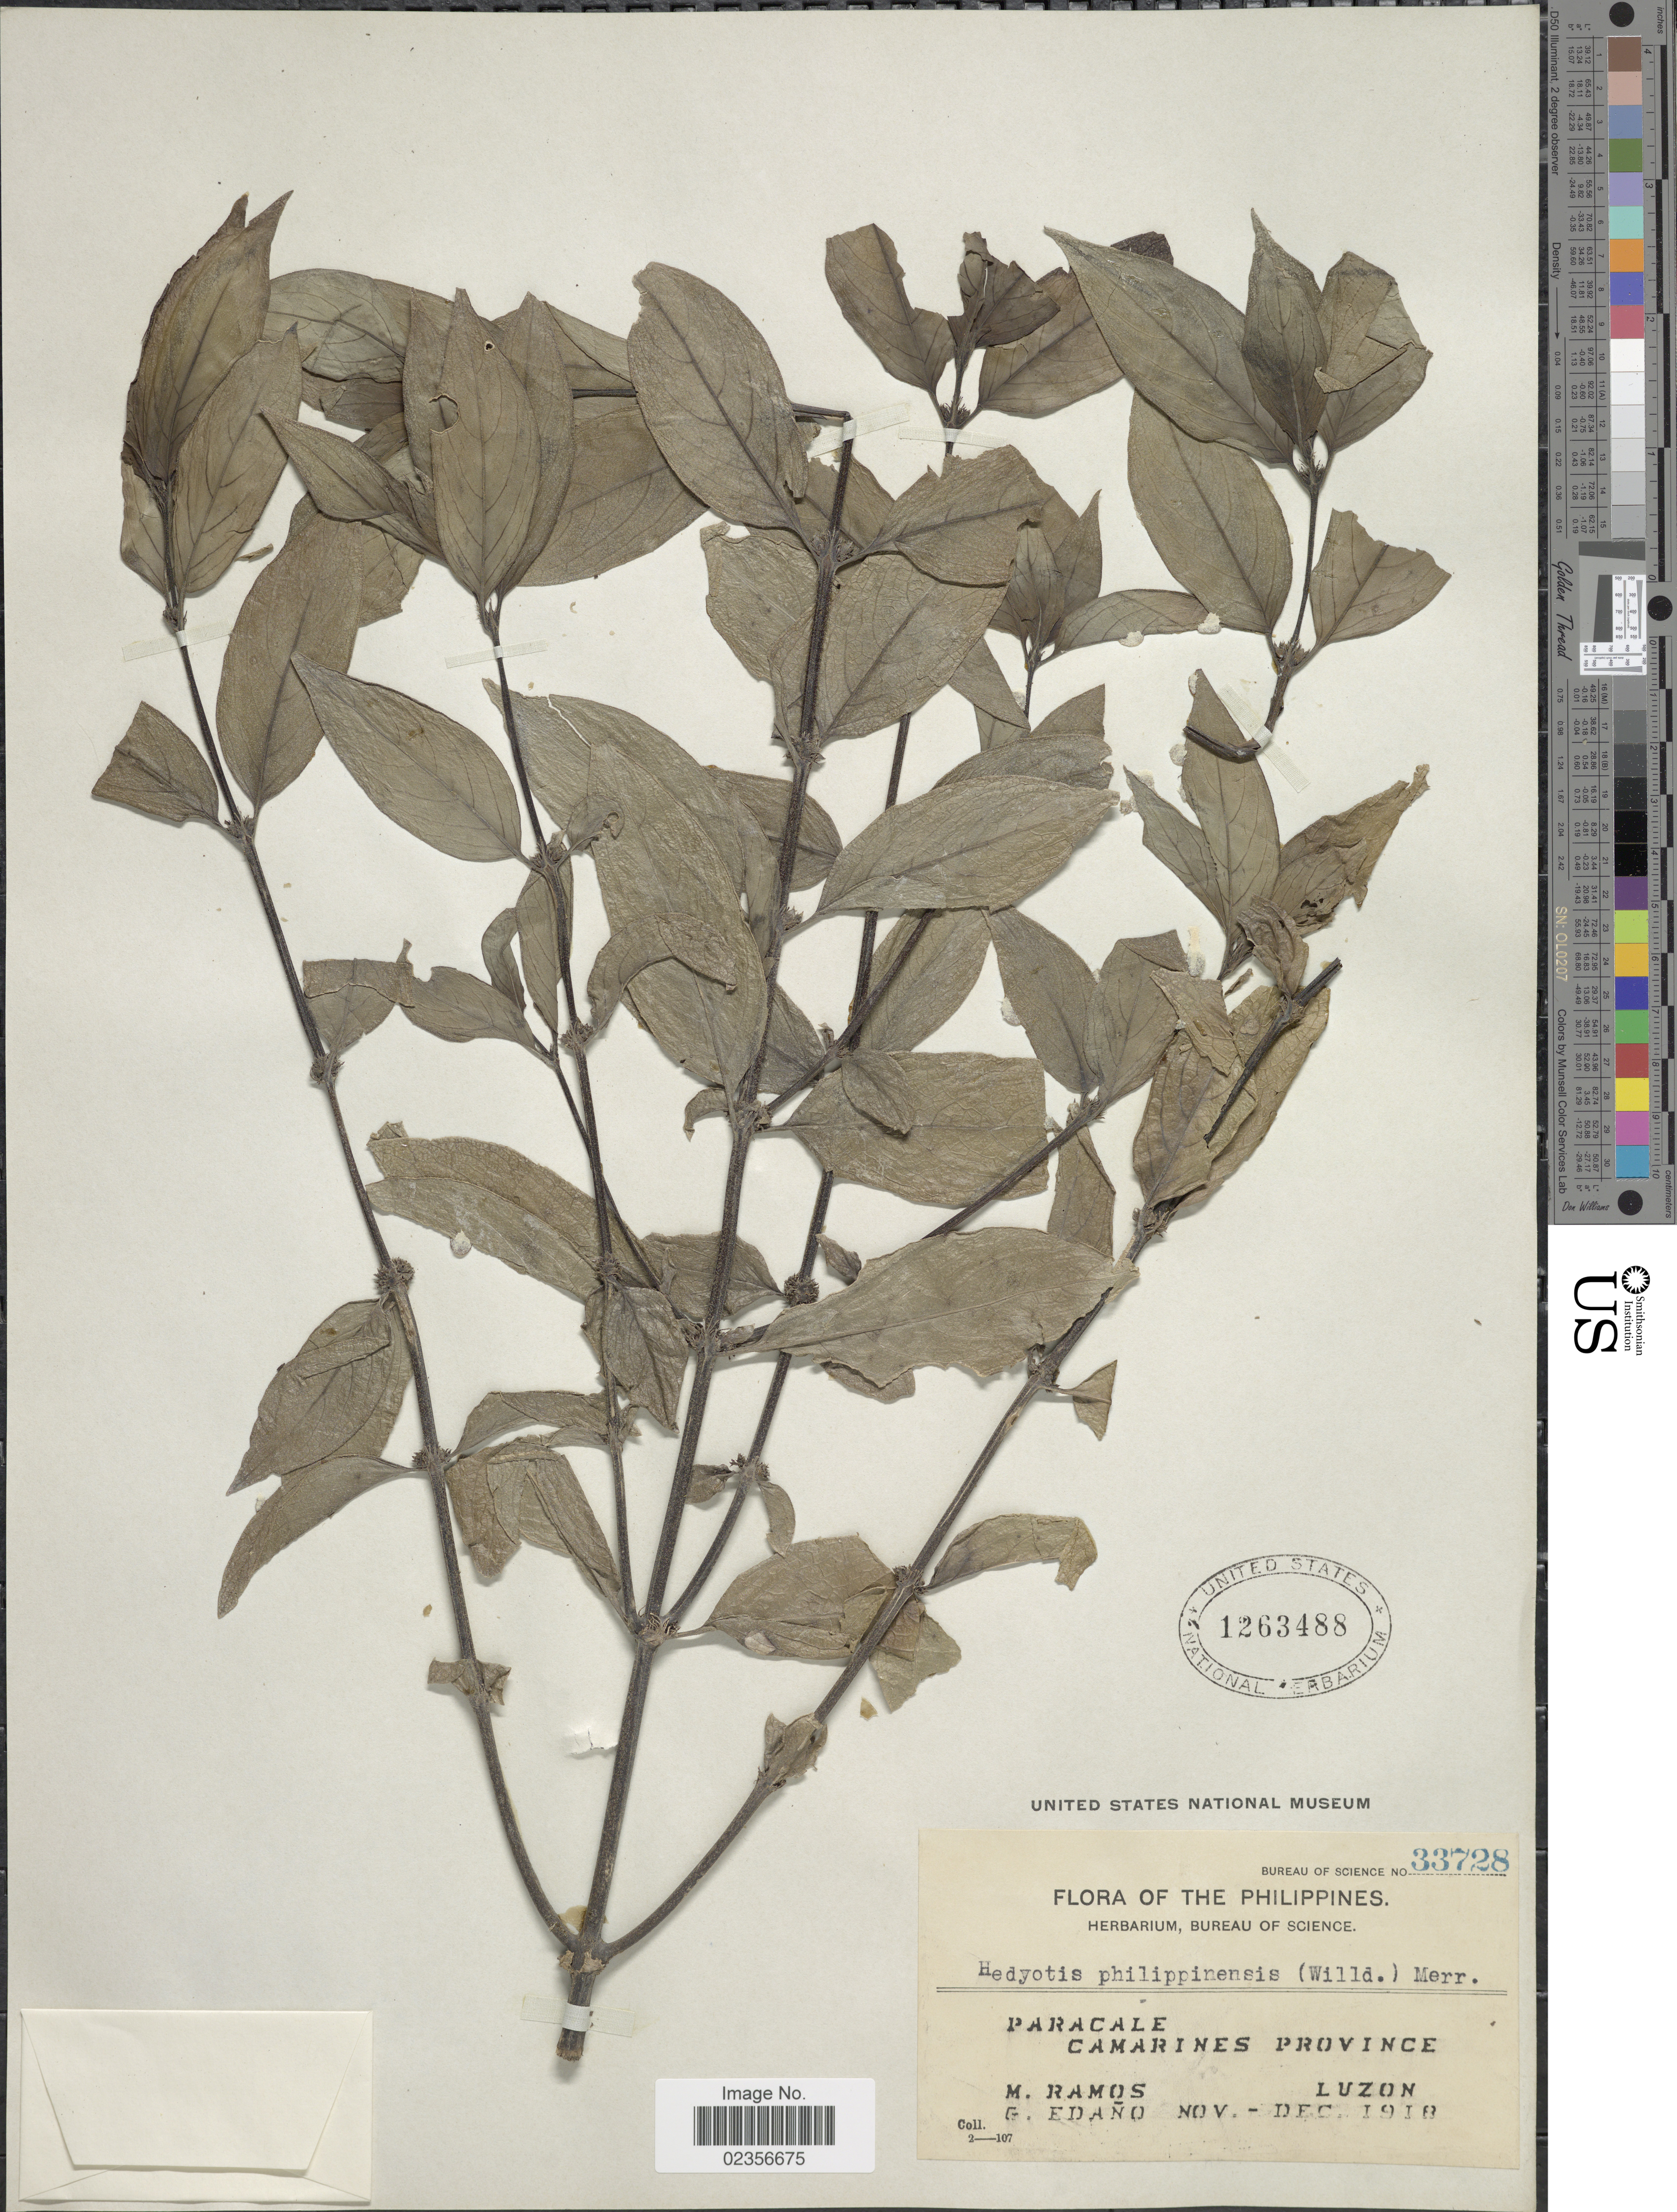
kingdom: Plantae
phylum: Tracheophyta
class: Magnoliopsida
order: Gentianales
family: Rubiaceae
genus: Hedyotis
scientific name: Hedyotis philippensis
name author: (Willd. ex Spreng.) Merr. ex C.B. Rob.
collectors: M. Ramos & G. Edaño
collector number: Bureau of Science 33728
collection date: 1918-11/1918-12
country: Philippines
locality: Paracale Camarines Province Luzon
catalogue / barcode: US 1263488